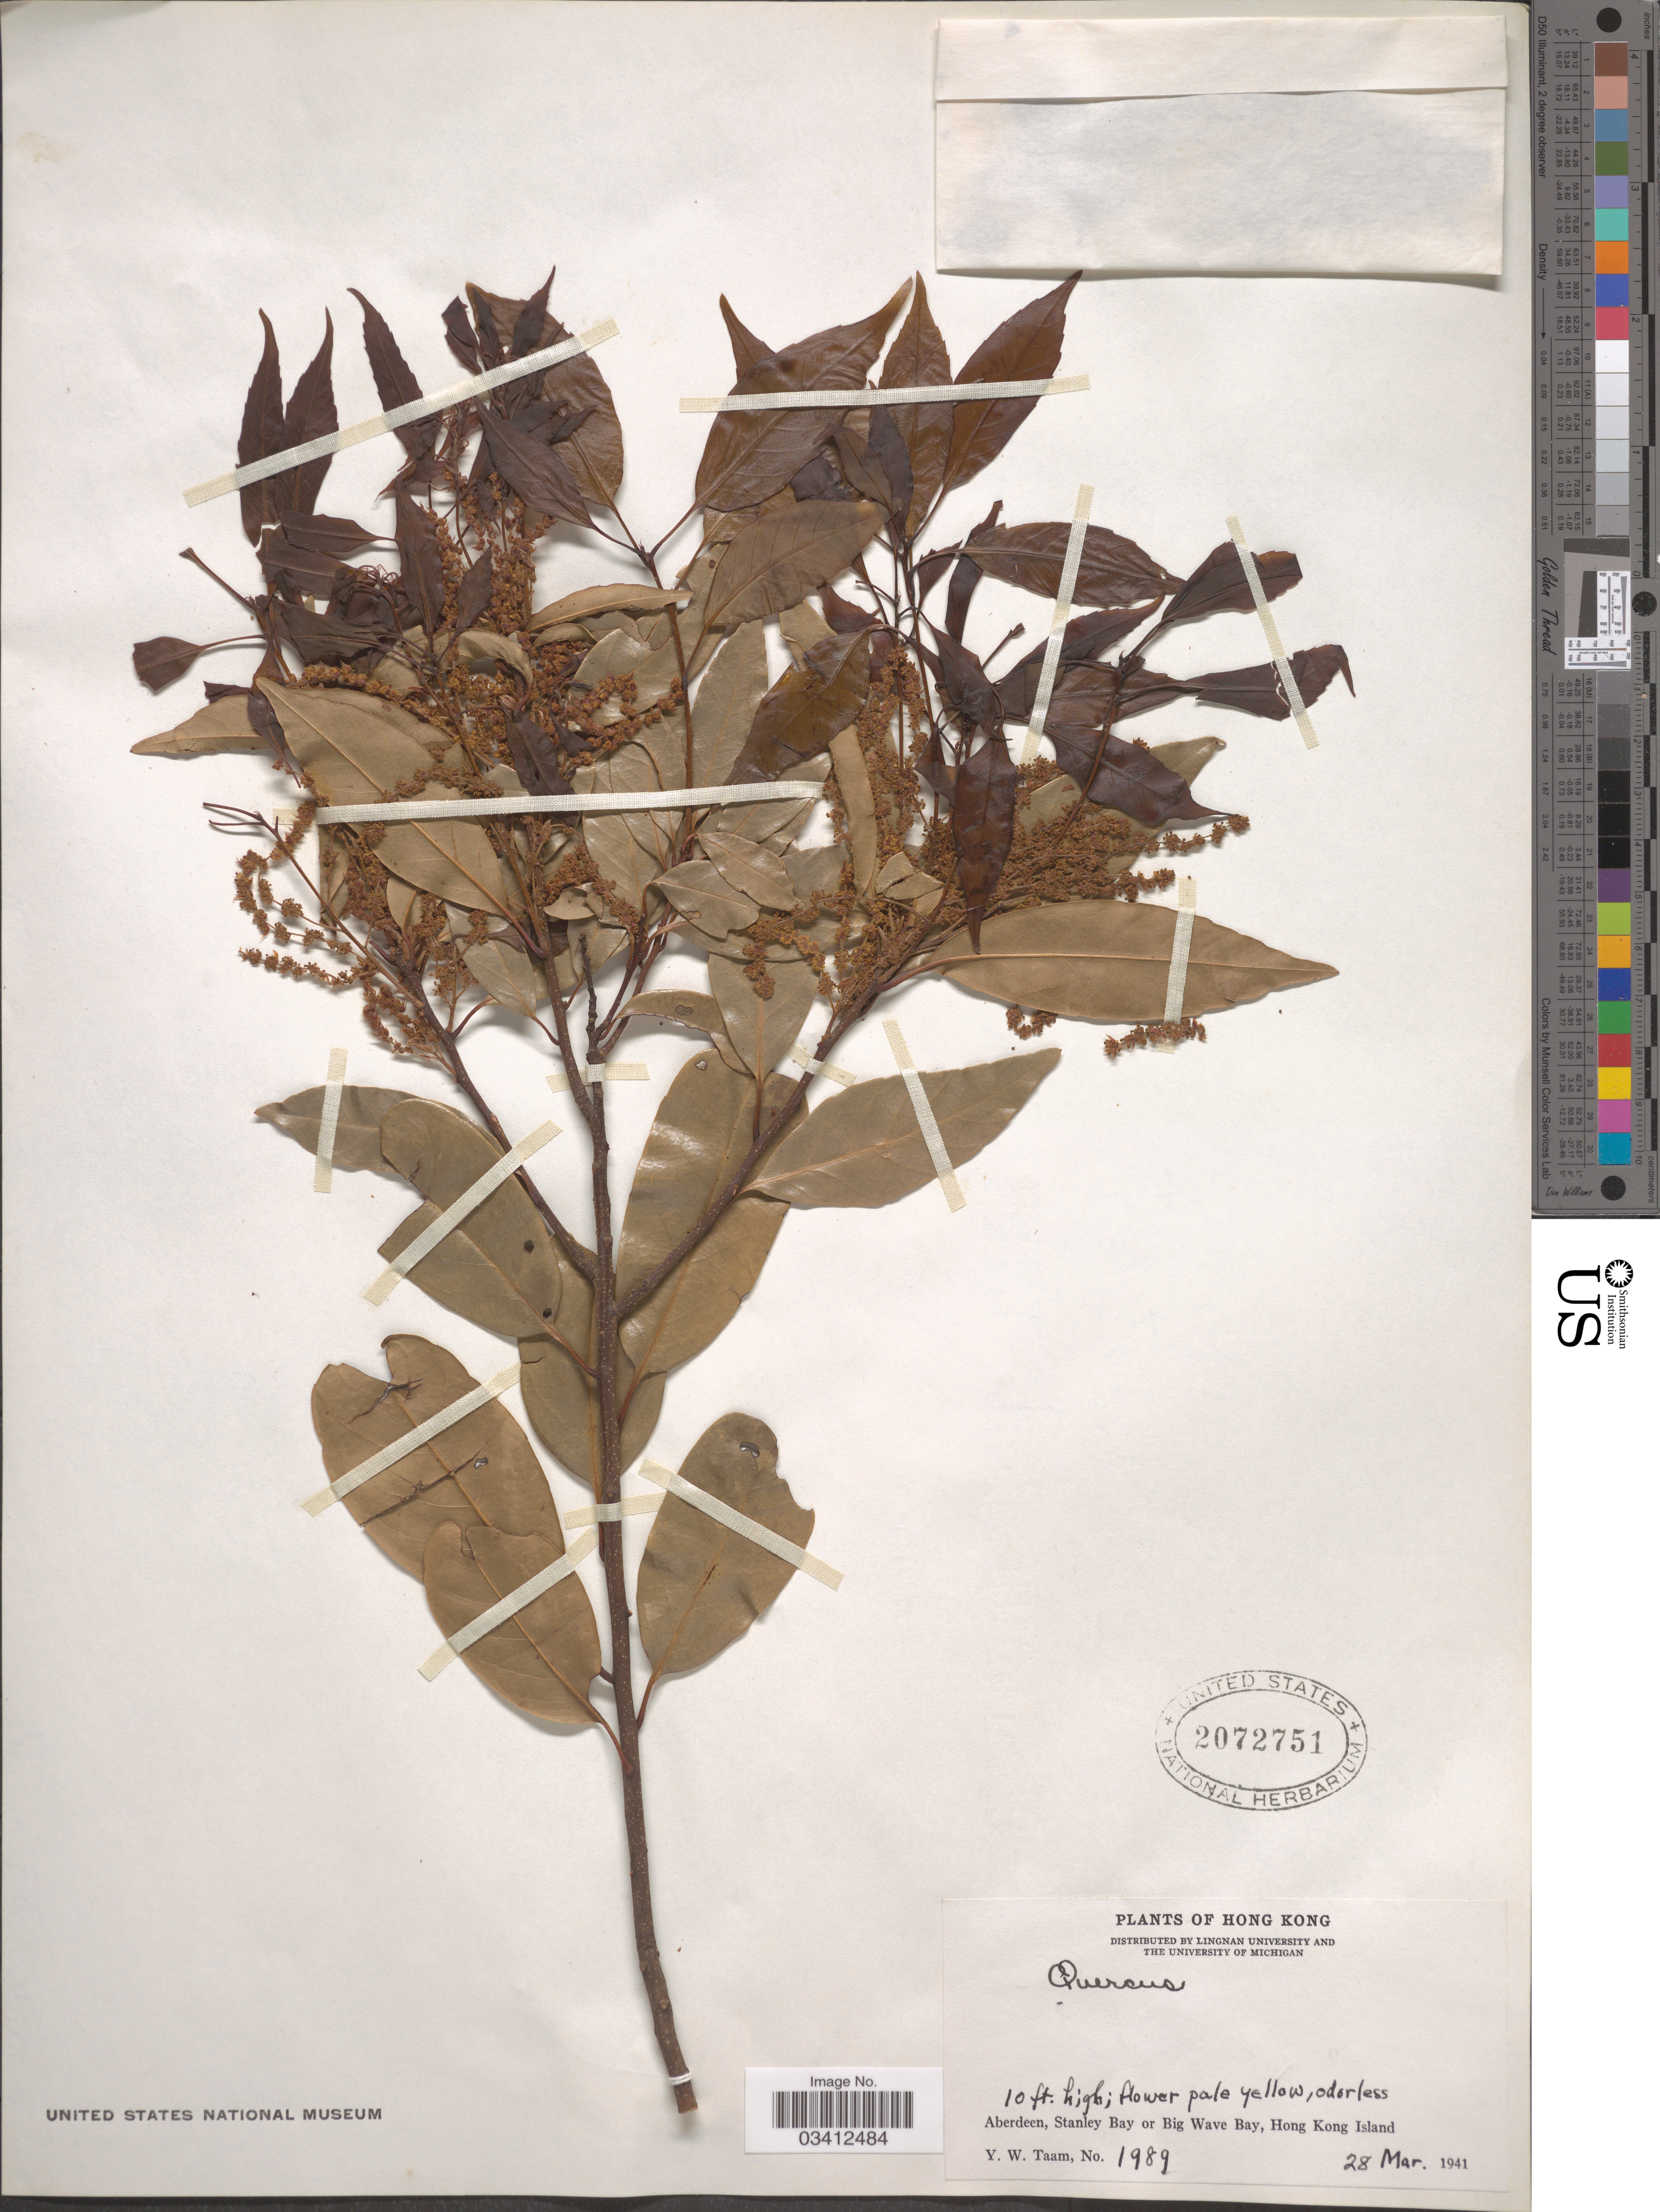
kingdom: Plantae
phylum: Tracheophyta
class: Magnoliopsida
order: Fagales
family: Fagaceae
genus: Quercus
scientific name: Quercus sp.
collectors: Y. W. Taam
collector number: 1989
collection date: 1941-03-28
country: China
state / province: Hong Kong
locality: Aberdeen, Stanley Bay or Big Wave Bay, Hong Kong Island.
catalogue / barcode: US 2072751